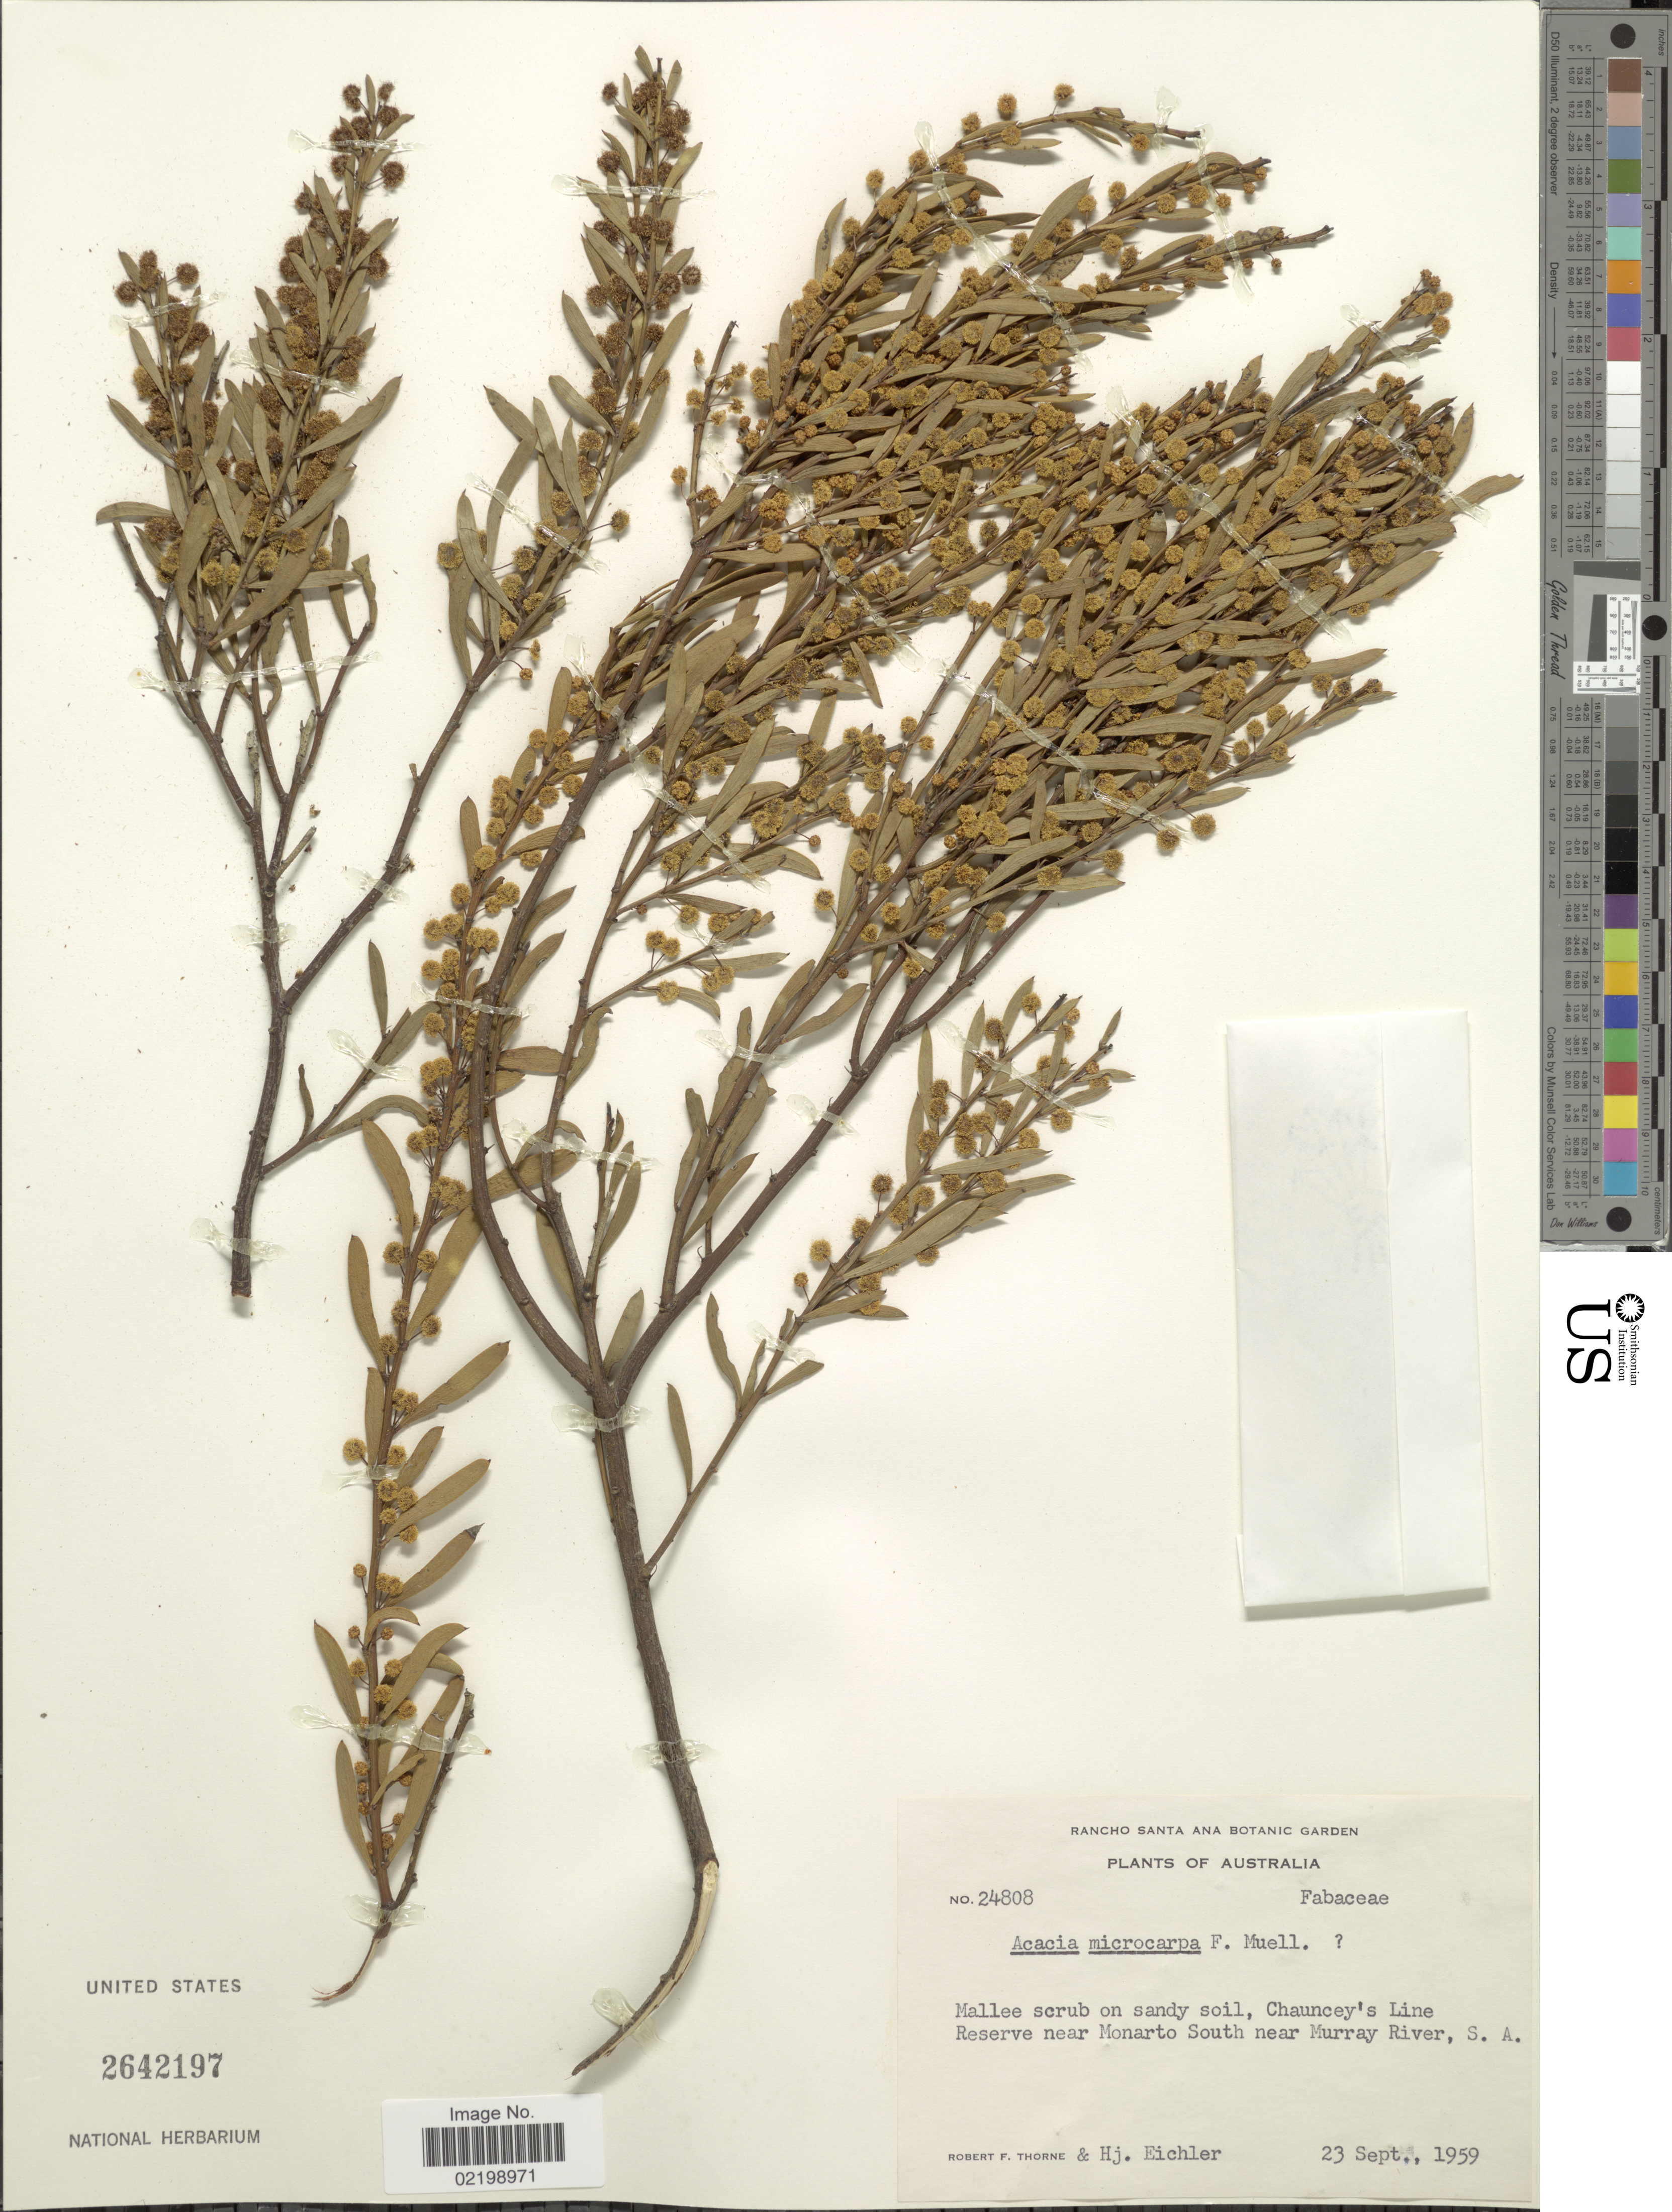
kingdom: Plantae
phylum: Tracheophyta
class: Magnoliopsida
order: Fabales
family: Fabaceae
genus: Acacia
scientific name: Acacia microcarpa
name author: F. Muell.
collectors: R. F. Thorne & H. Eichler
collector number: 24808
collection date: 1959-09-23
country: Australia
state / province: South Australia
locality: Chauncey's Line Reserve near Monarto South near Murray River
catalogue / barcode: US 2642197